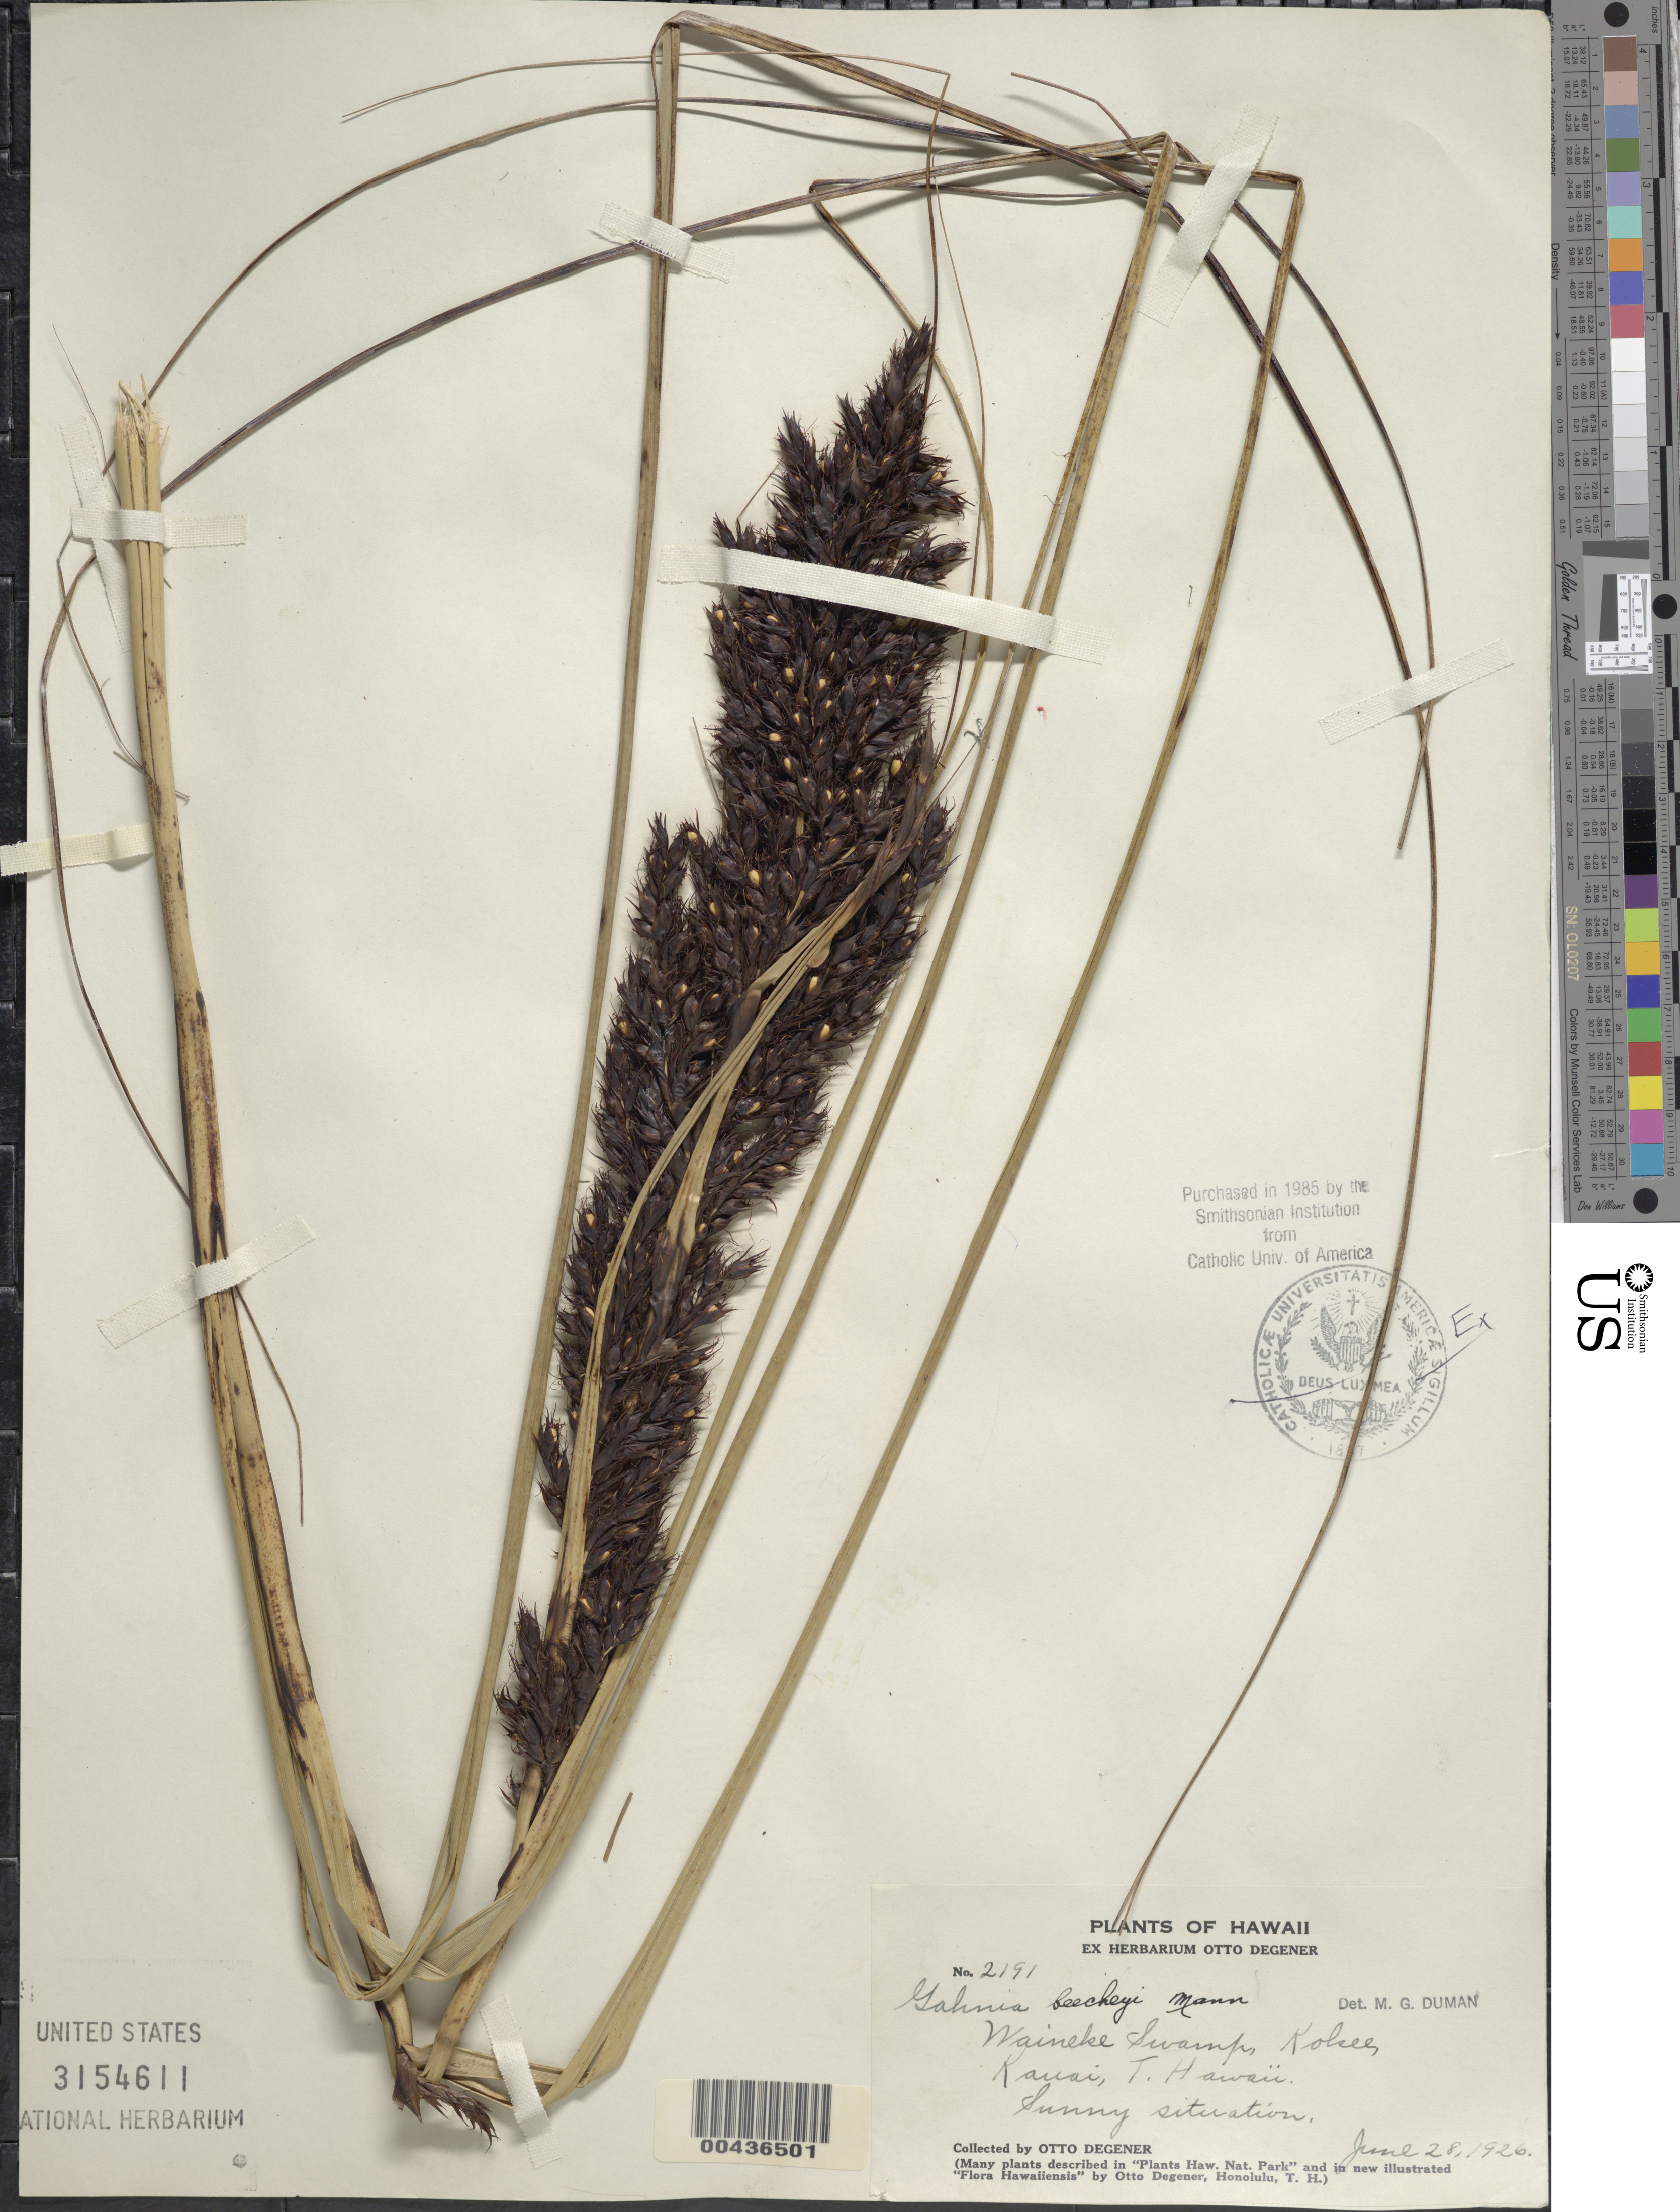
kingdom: Plantae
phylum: Tracheophyta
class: Liliopsida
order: Poales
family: Cyperaceae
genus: Gahnia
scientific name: Gahnia beecheyi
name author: H. Mann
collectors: O. Degener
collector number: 2191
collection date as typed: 28 Jun 1926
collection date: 1926-06-28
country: United States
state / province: Hawaii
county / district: Kauai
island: Kaua'i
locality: Waineke Swamp, Kohee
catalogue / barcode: US 3154611